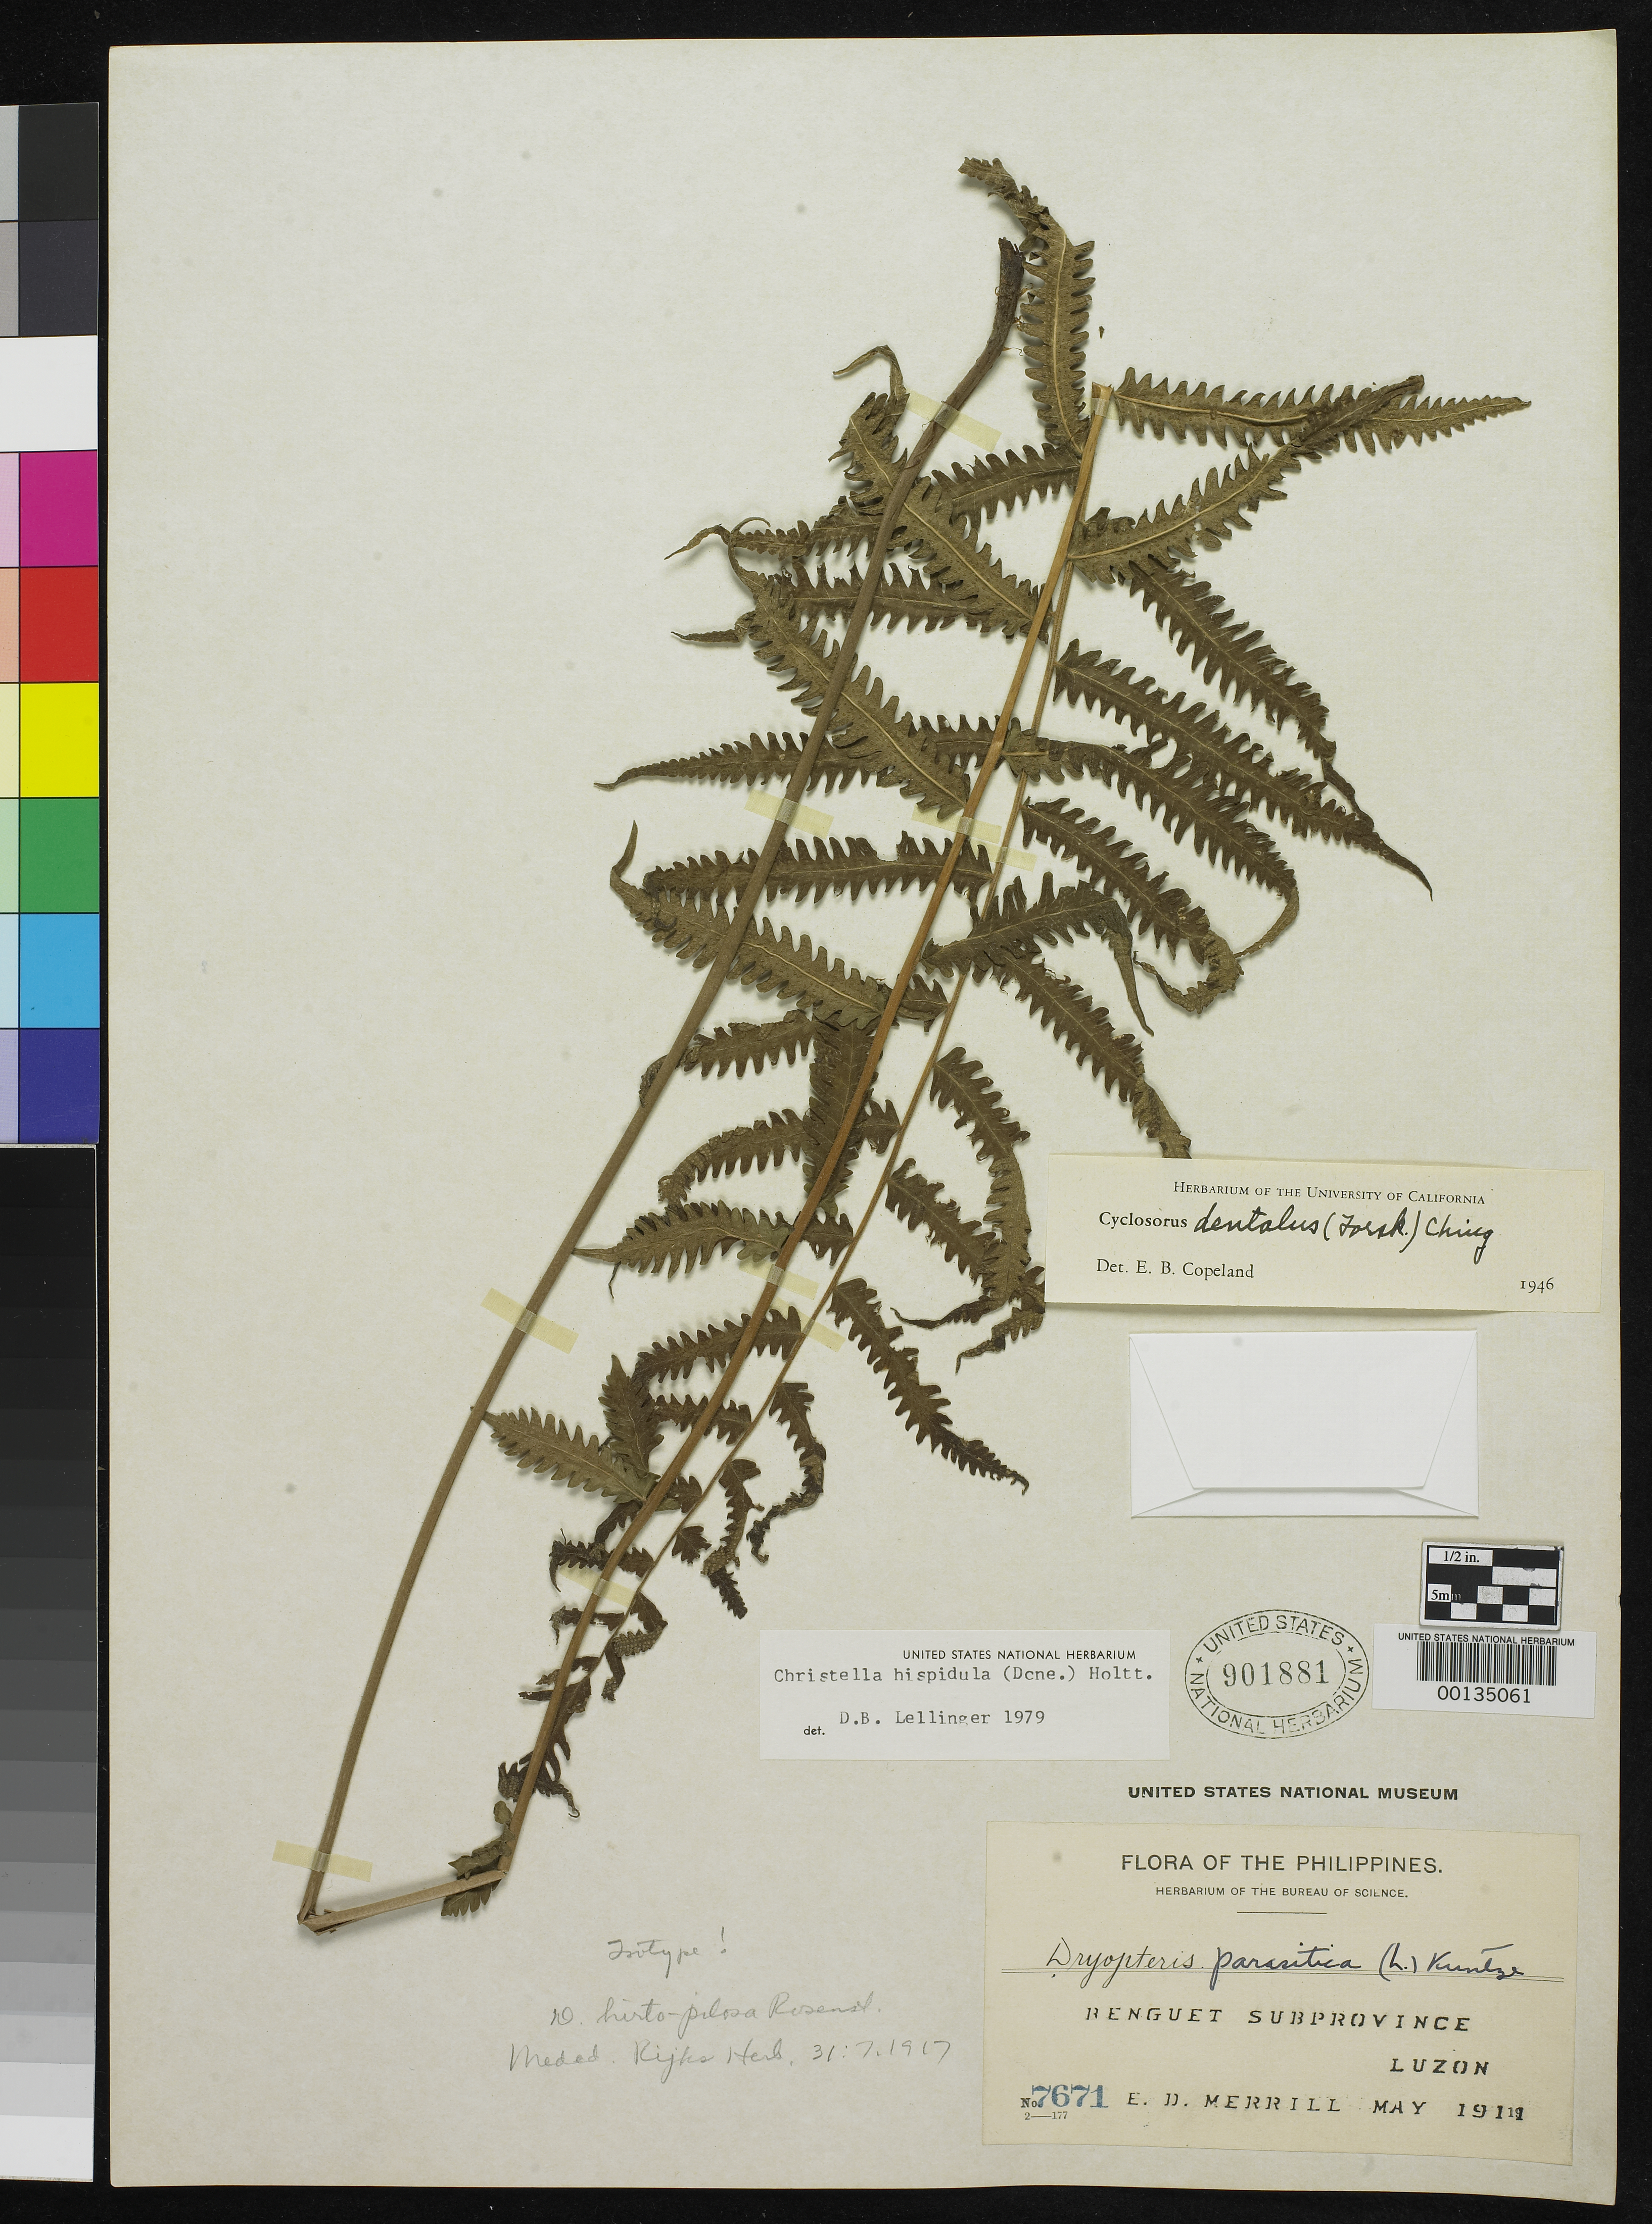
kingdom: Plantae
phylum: Tracheophyta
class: Polypodiopsida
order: Polypodiales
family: Dryopteridaceae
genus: Dryopteris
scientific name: Dryopteris hirto-pilosa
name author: Rosenst.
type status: Isotype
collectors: E. D. Merrill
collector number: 7671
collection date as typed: May 1911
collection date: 1911-05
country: Philippines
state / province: Cordillera (Administrative Region)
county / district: Benguet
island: Luzon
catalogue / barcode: US 901881